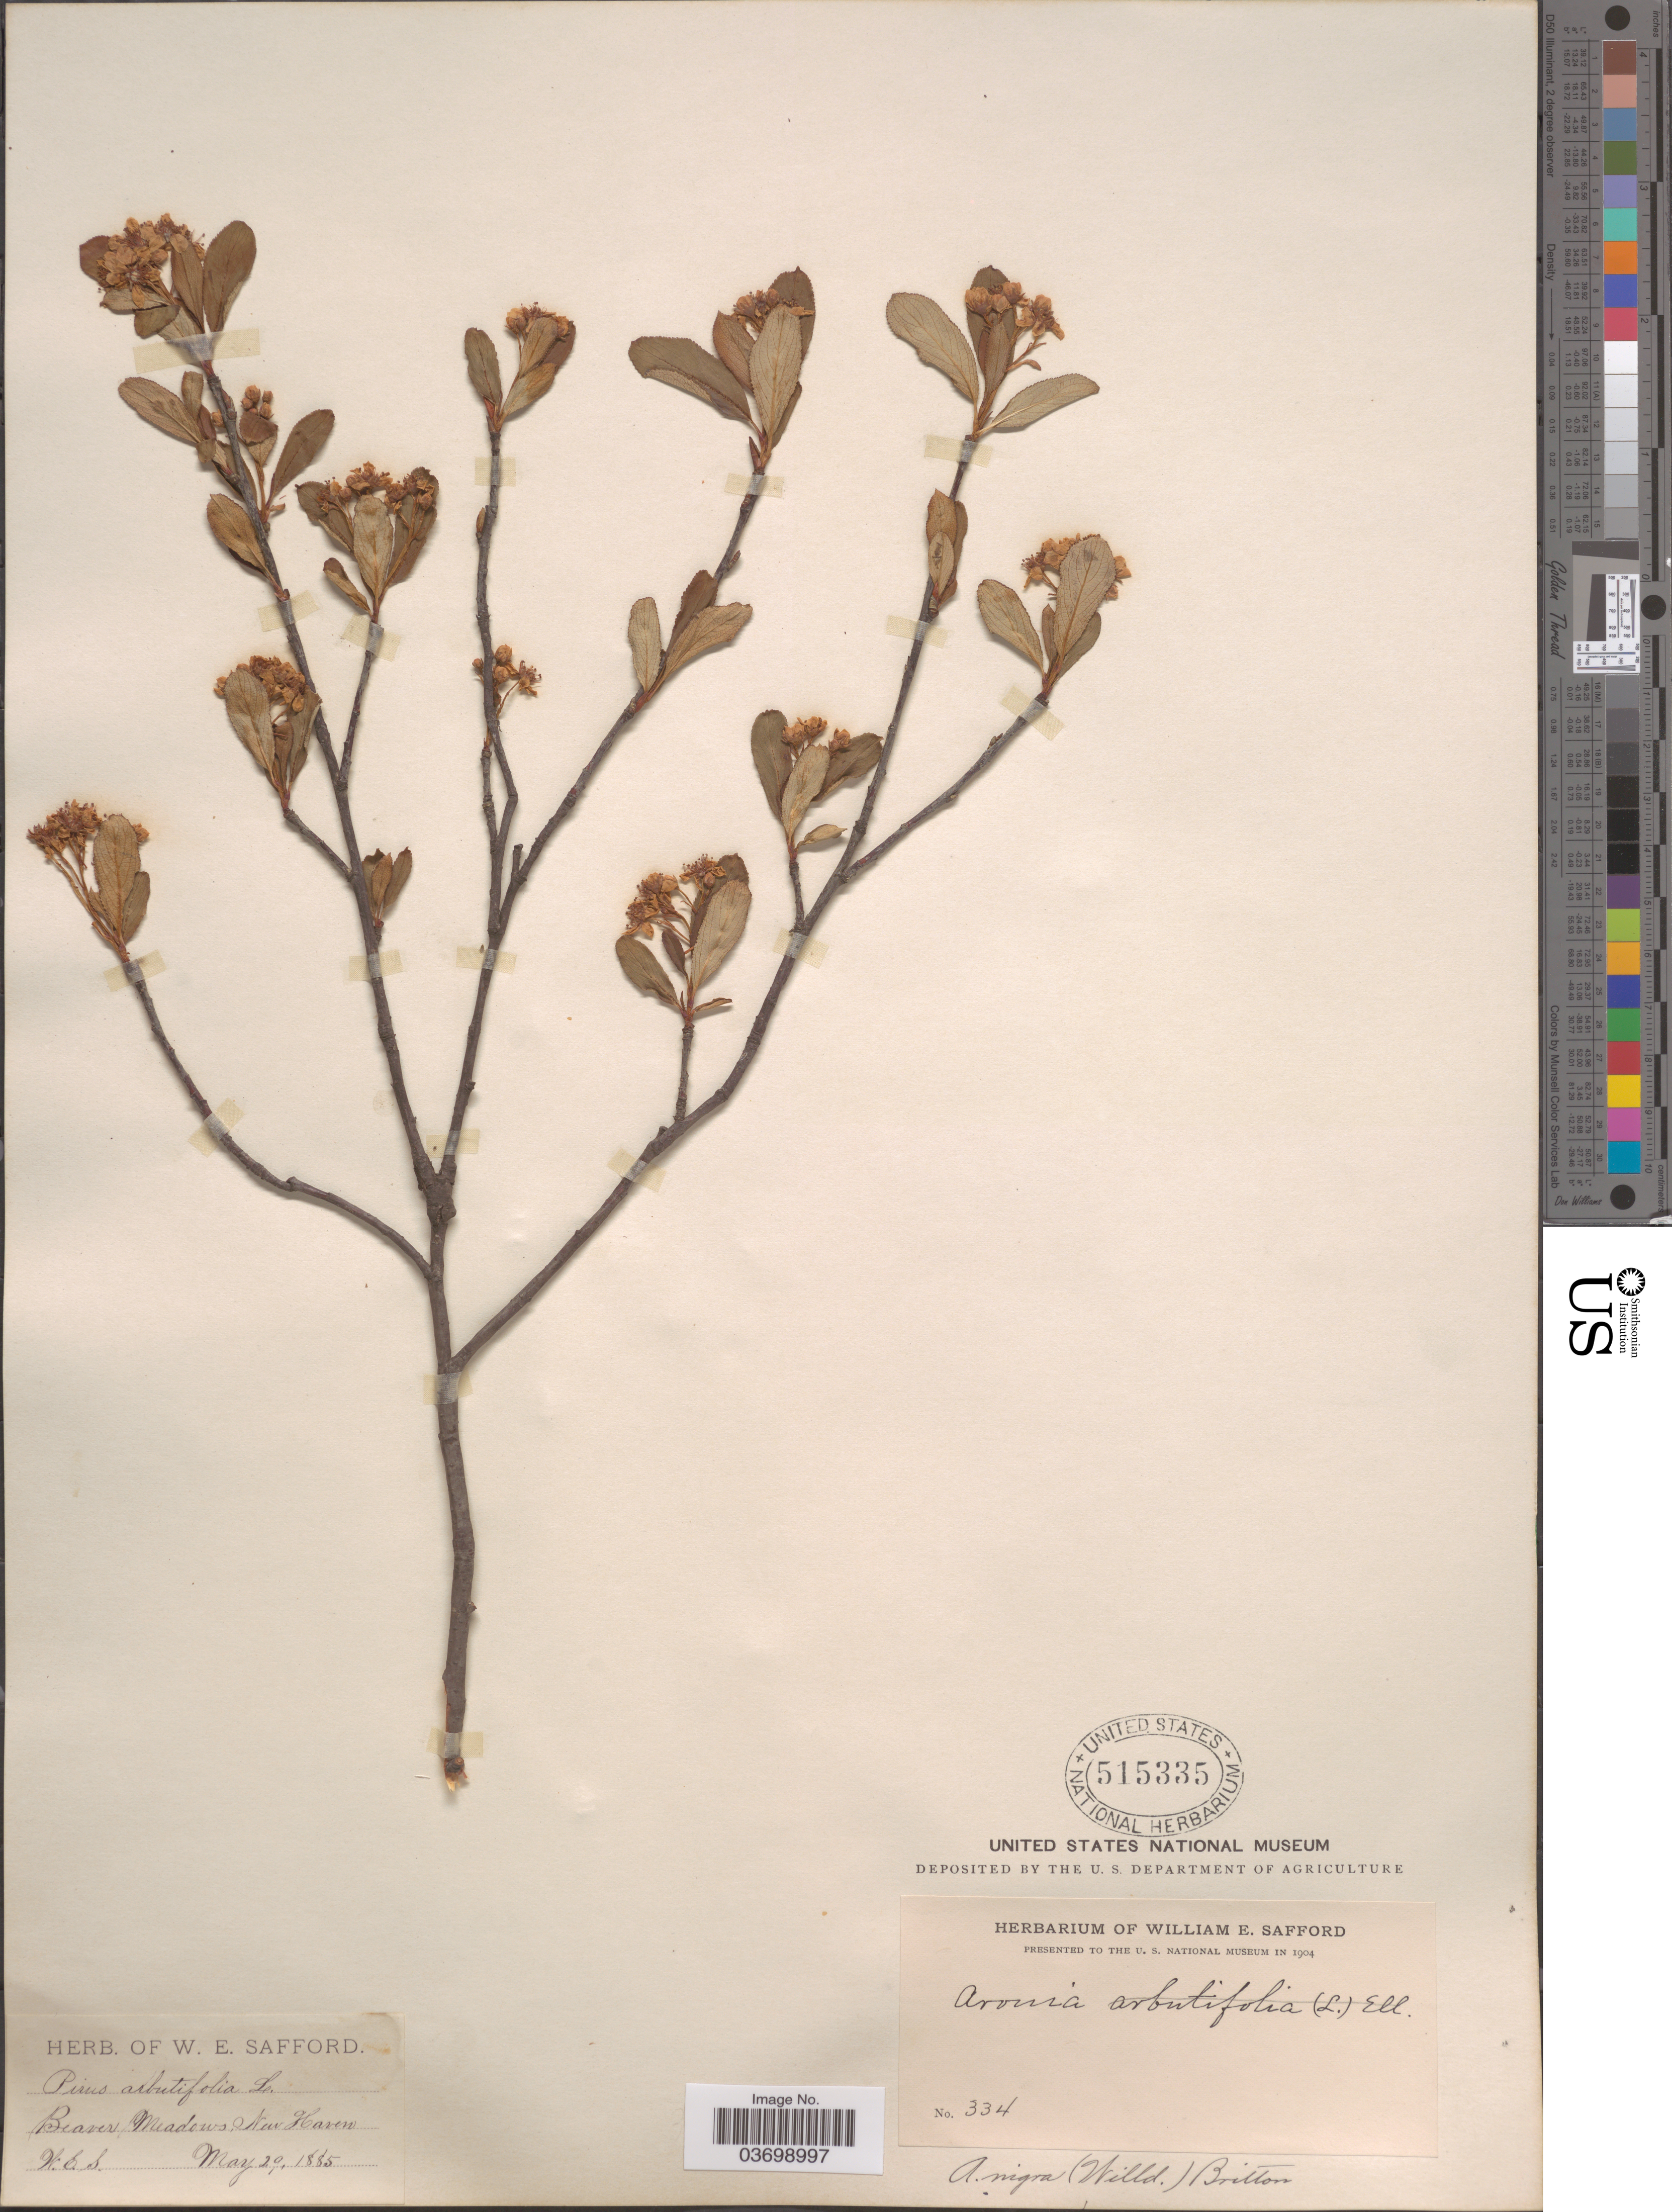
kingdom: Plantae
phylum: Tracheophyta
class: Magnoliopsida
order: Rosales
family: Rosaceae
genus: Aronia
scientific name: Aronia melanocarpa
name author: (Michx.) Elliott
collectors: W. E. Safford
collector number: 334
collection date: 1885-05-20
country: United States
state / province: Connecticut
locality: Beaver Meadows, New Haven.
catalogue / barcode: US 515335